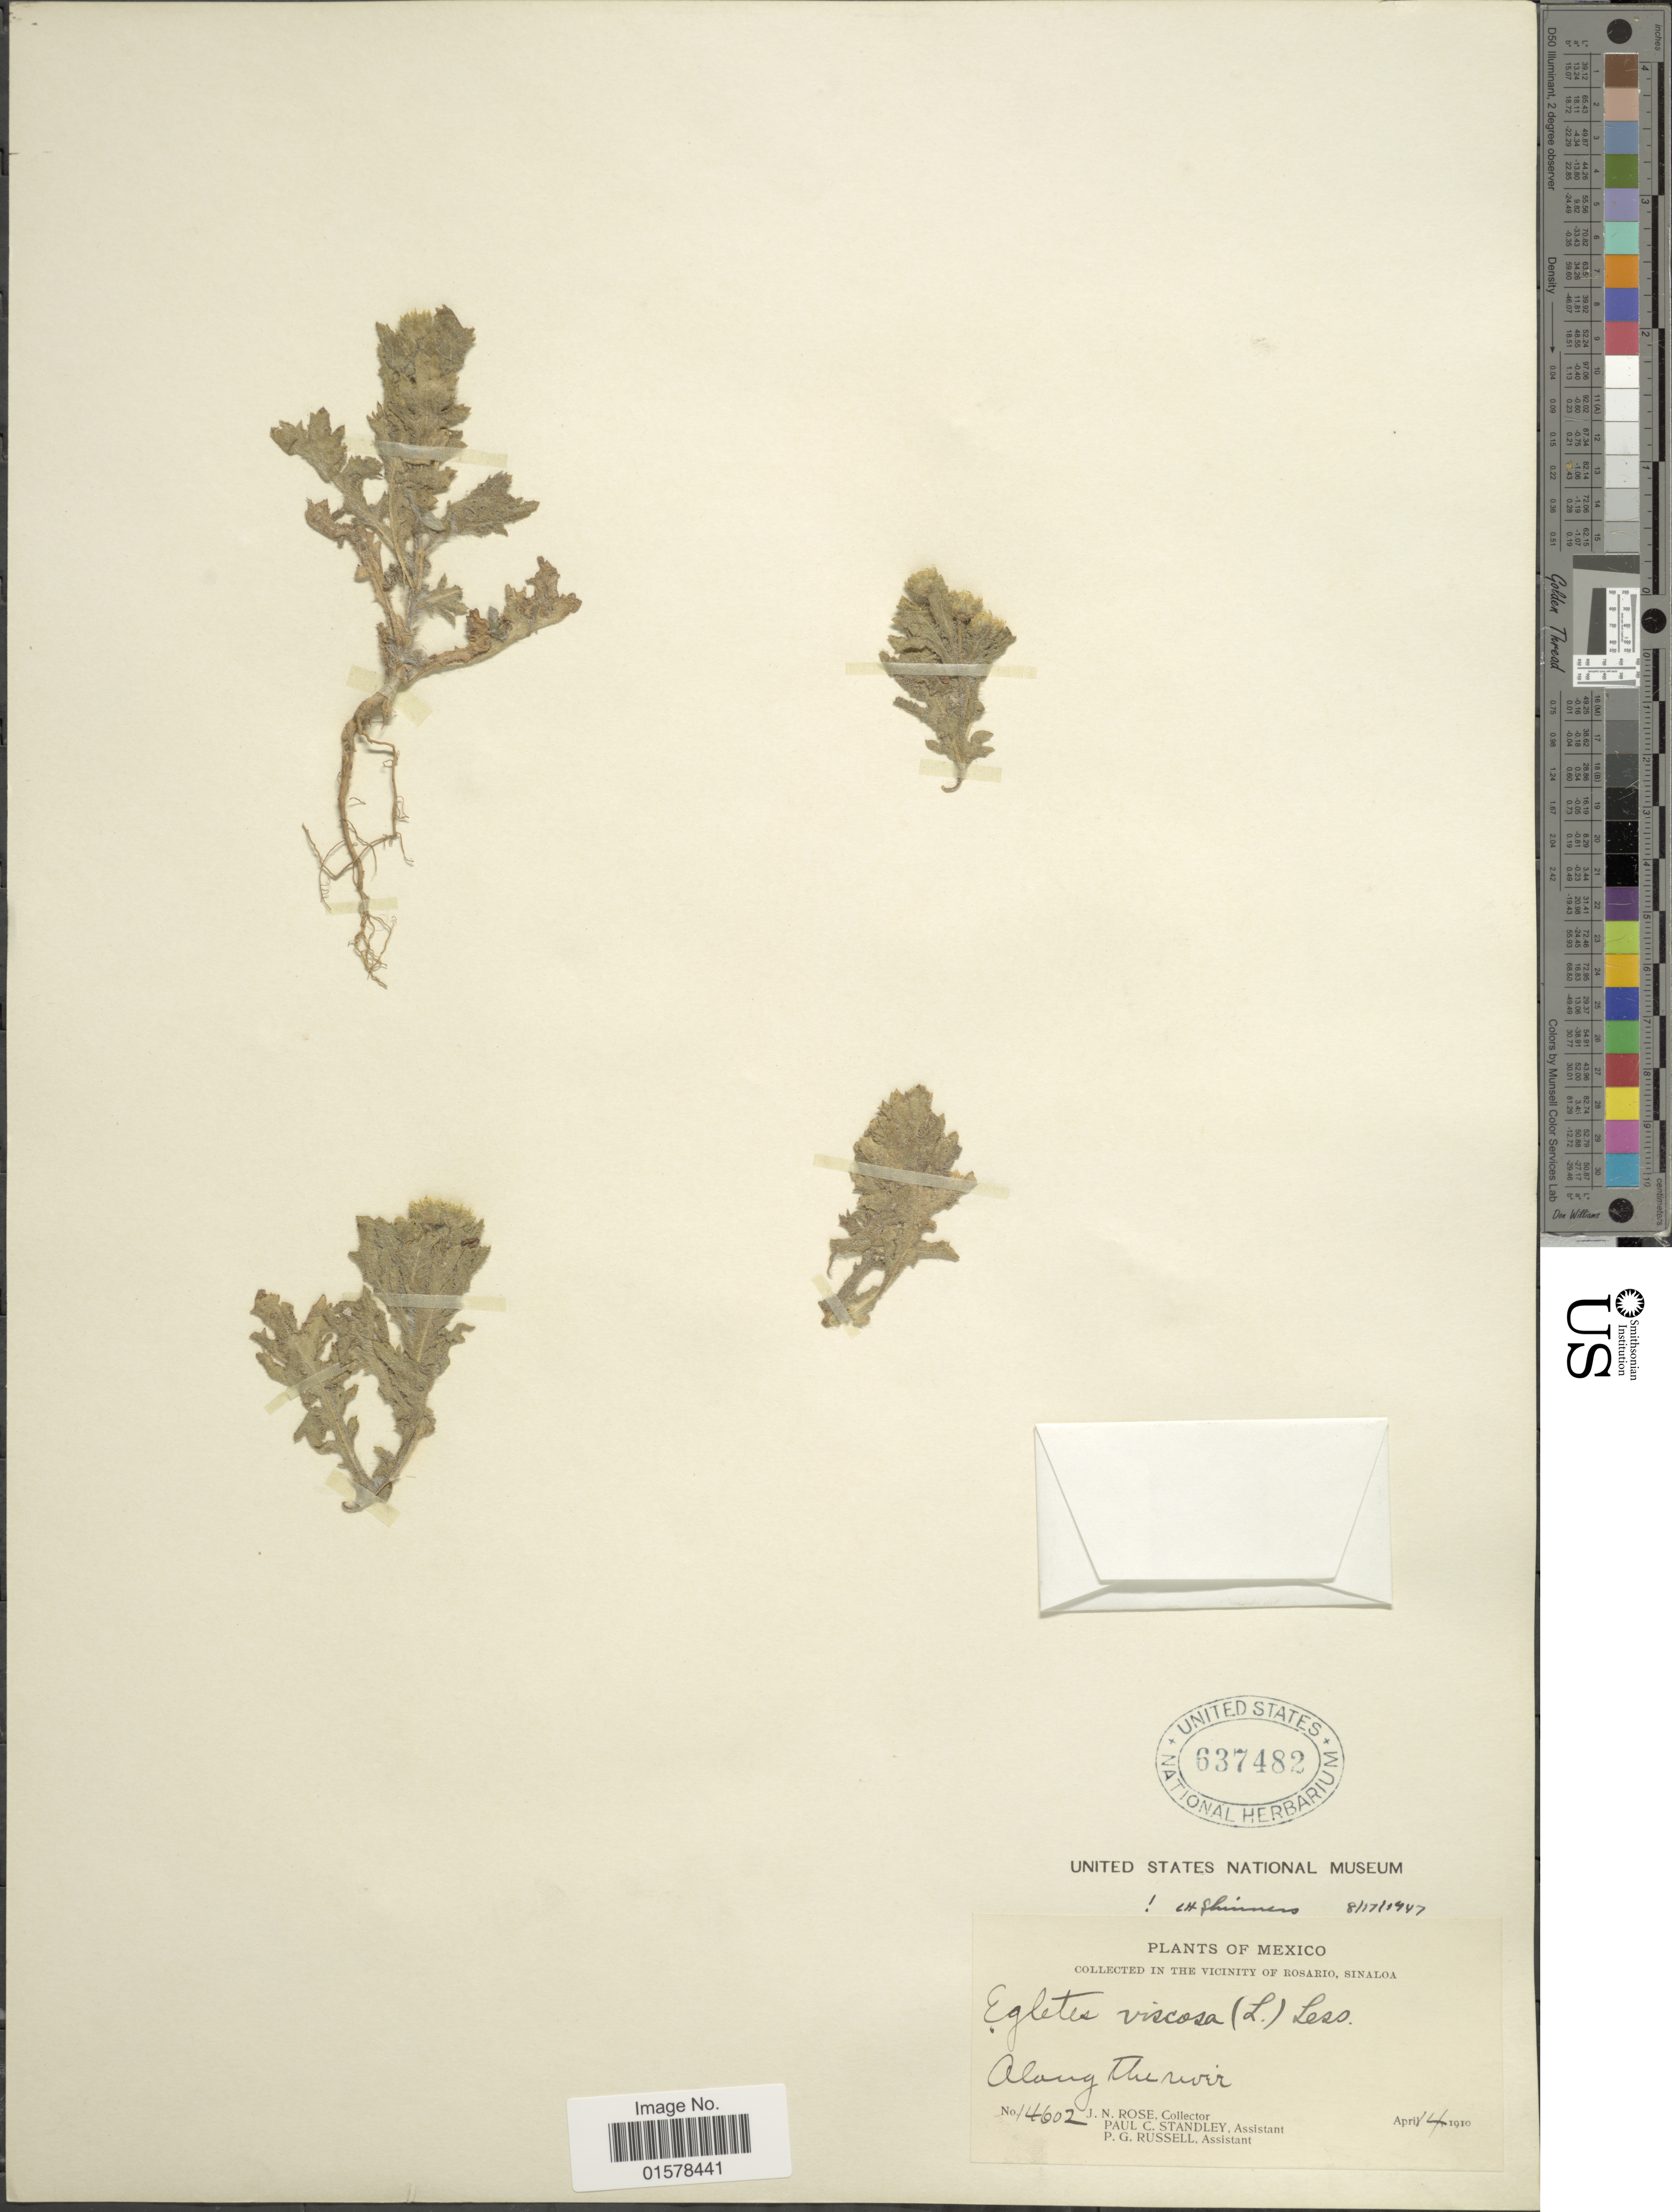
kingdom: Plantae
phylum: Tracheophyta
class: Magnoliopsida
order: Asterales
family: Asteraceae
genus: Egletes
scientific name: Egletes viscosa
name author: (L.) Less.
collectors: J. N. Rose, P. C. Standley & P. G. Russell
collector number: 14602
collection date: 1910-04-14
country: Mexico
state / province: Sinaloa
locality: Mexico in the vicinity of Rosario, Sinaloa. Along the river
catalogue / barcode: US 637482